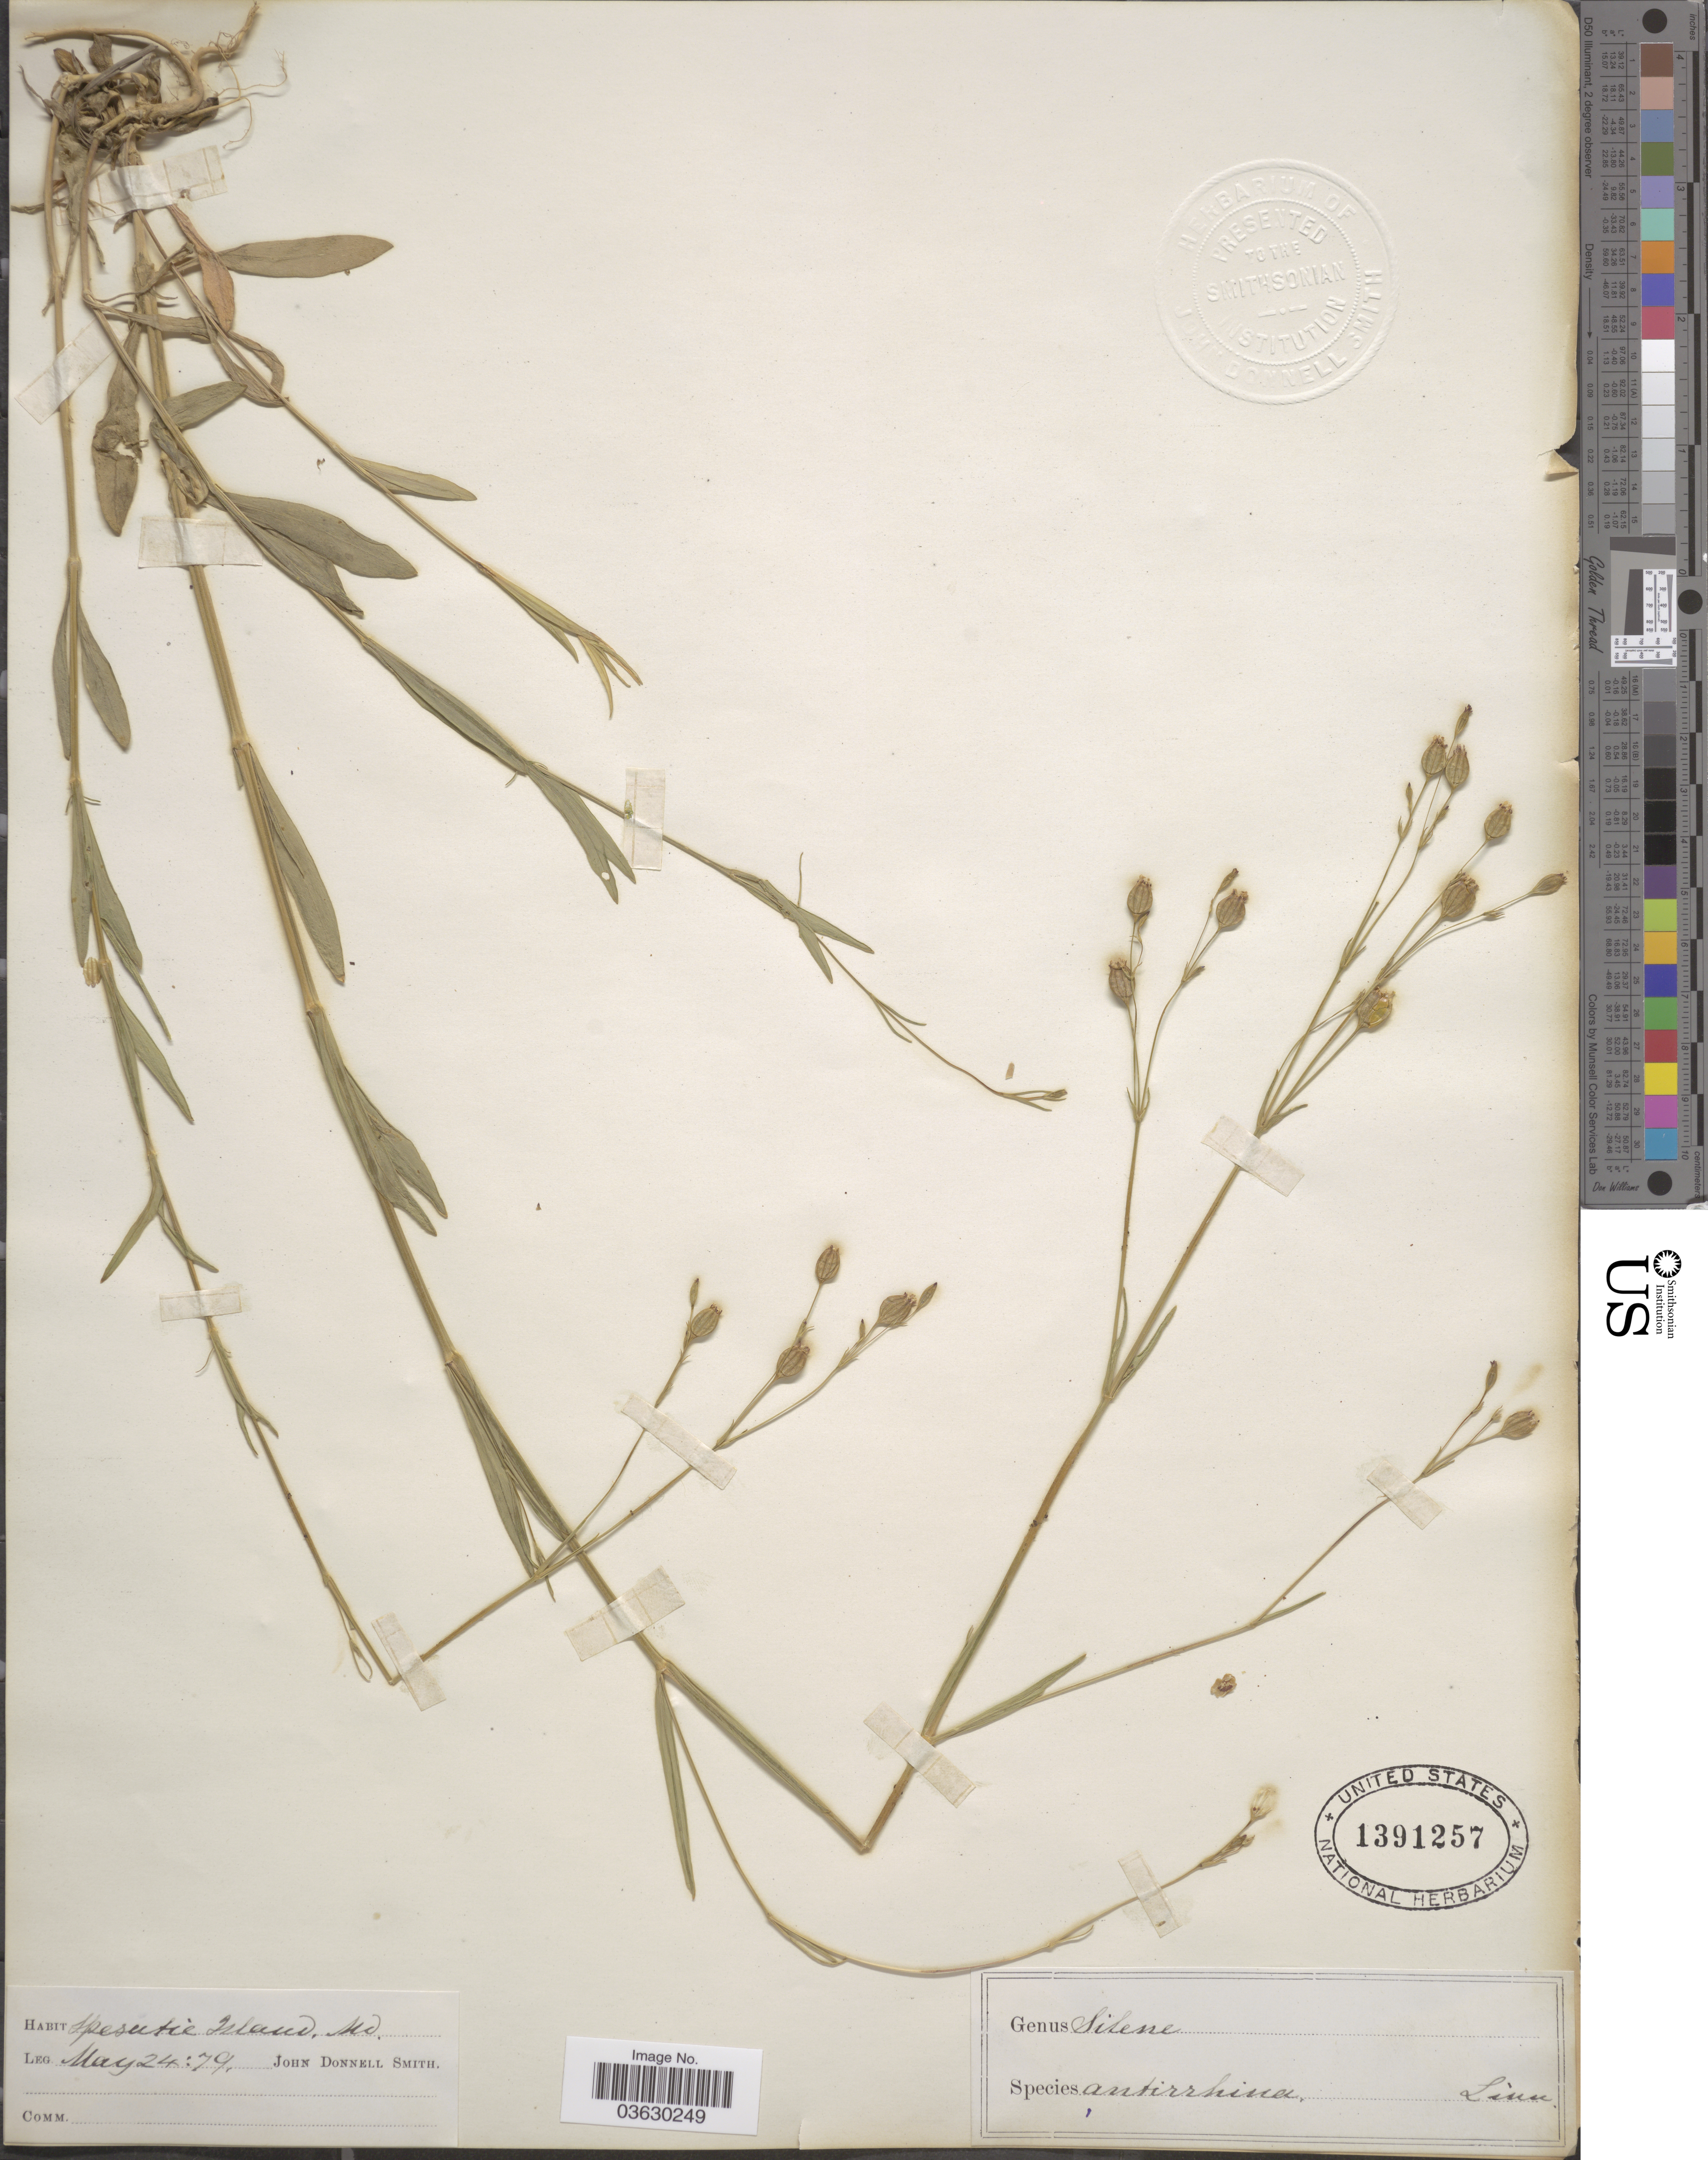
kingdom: Plantae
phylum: Tracheophyta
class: Magnoliopsida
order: Caryophyllales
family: Caryophyllaceae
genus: Silene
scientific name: Silene antirrhina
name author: L.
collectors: J. Donnell Smith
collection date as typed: Transcribed d/m/y: 24/5/79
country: United States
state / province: Maryland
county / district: Harford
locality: Spesutie Island.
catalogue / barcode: US 1391257